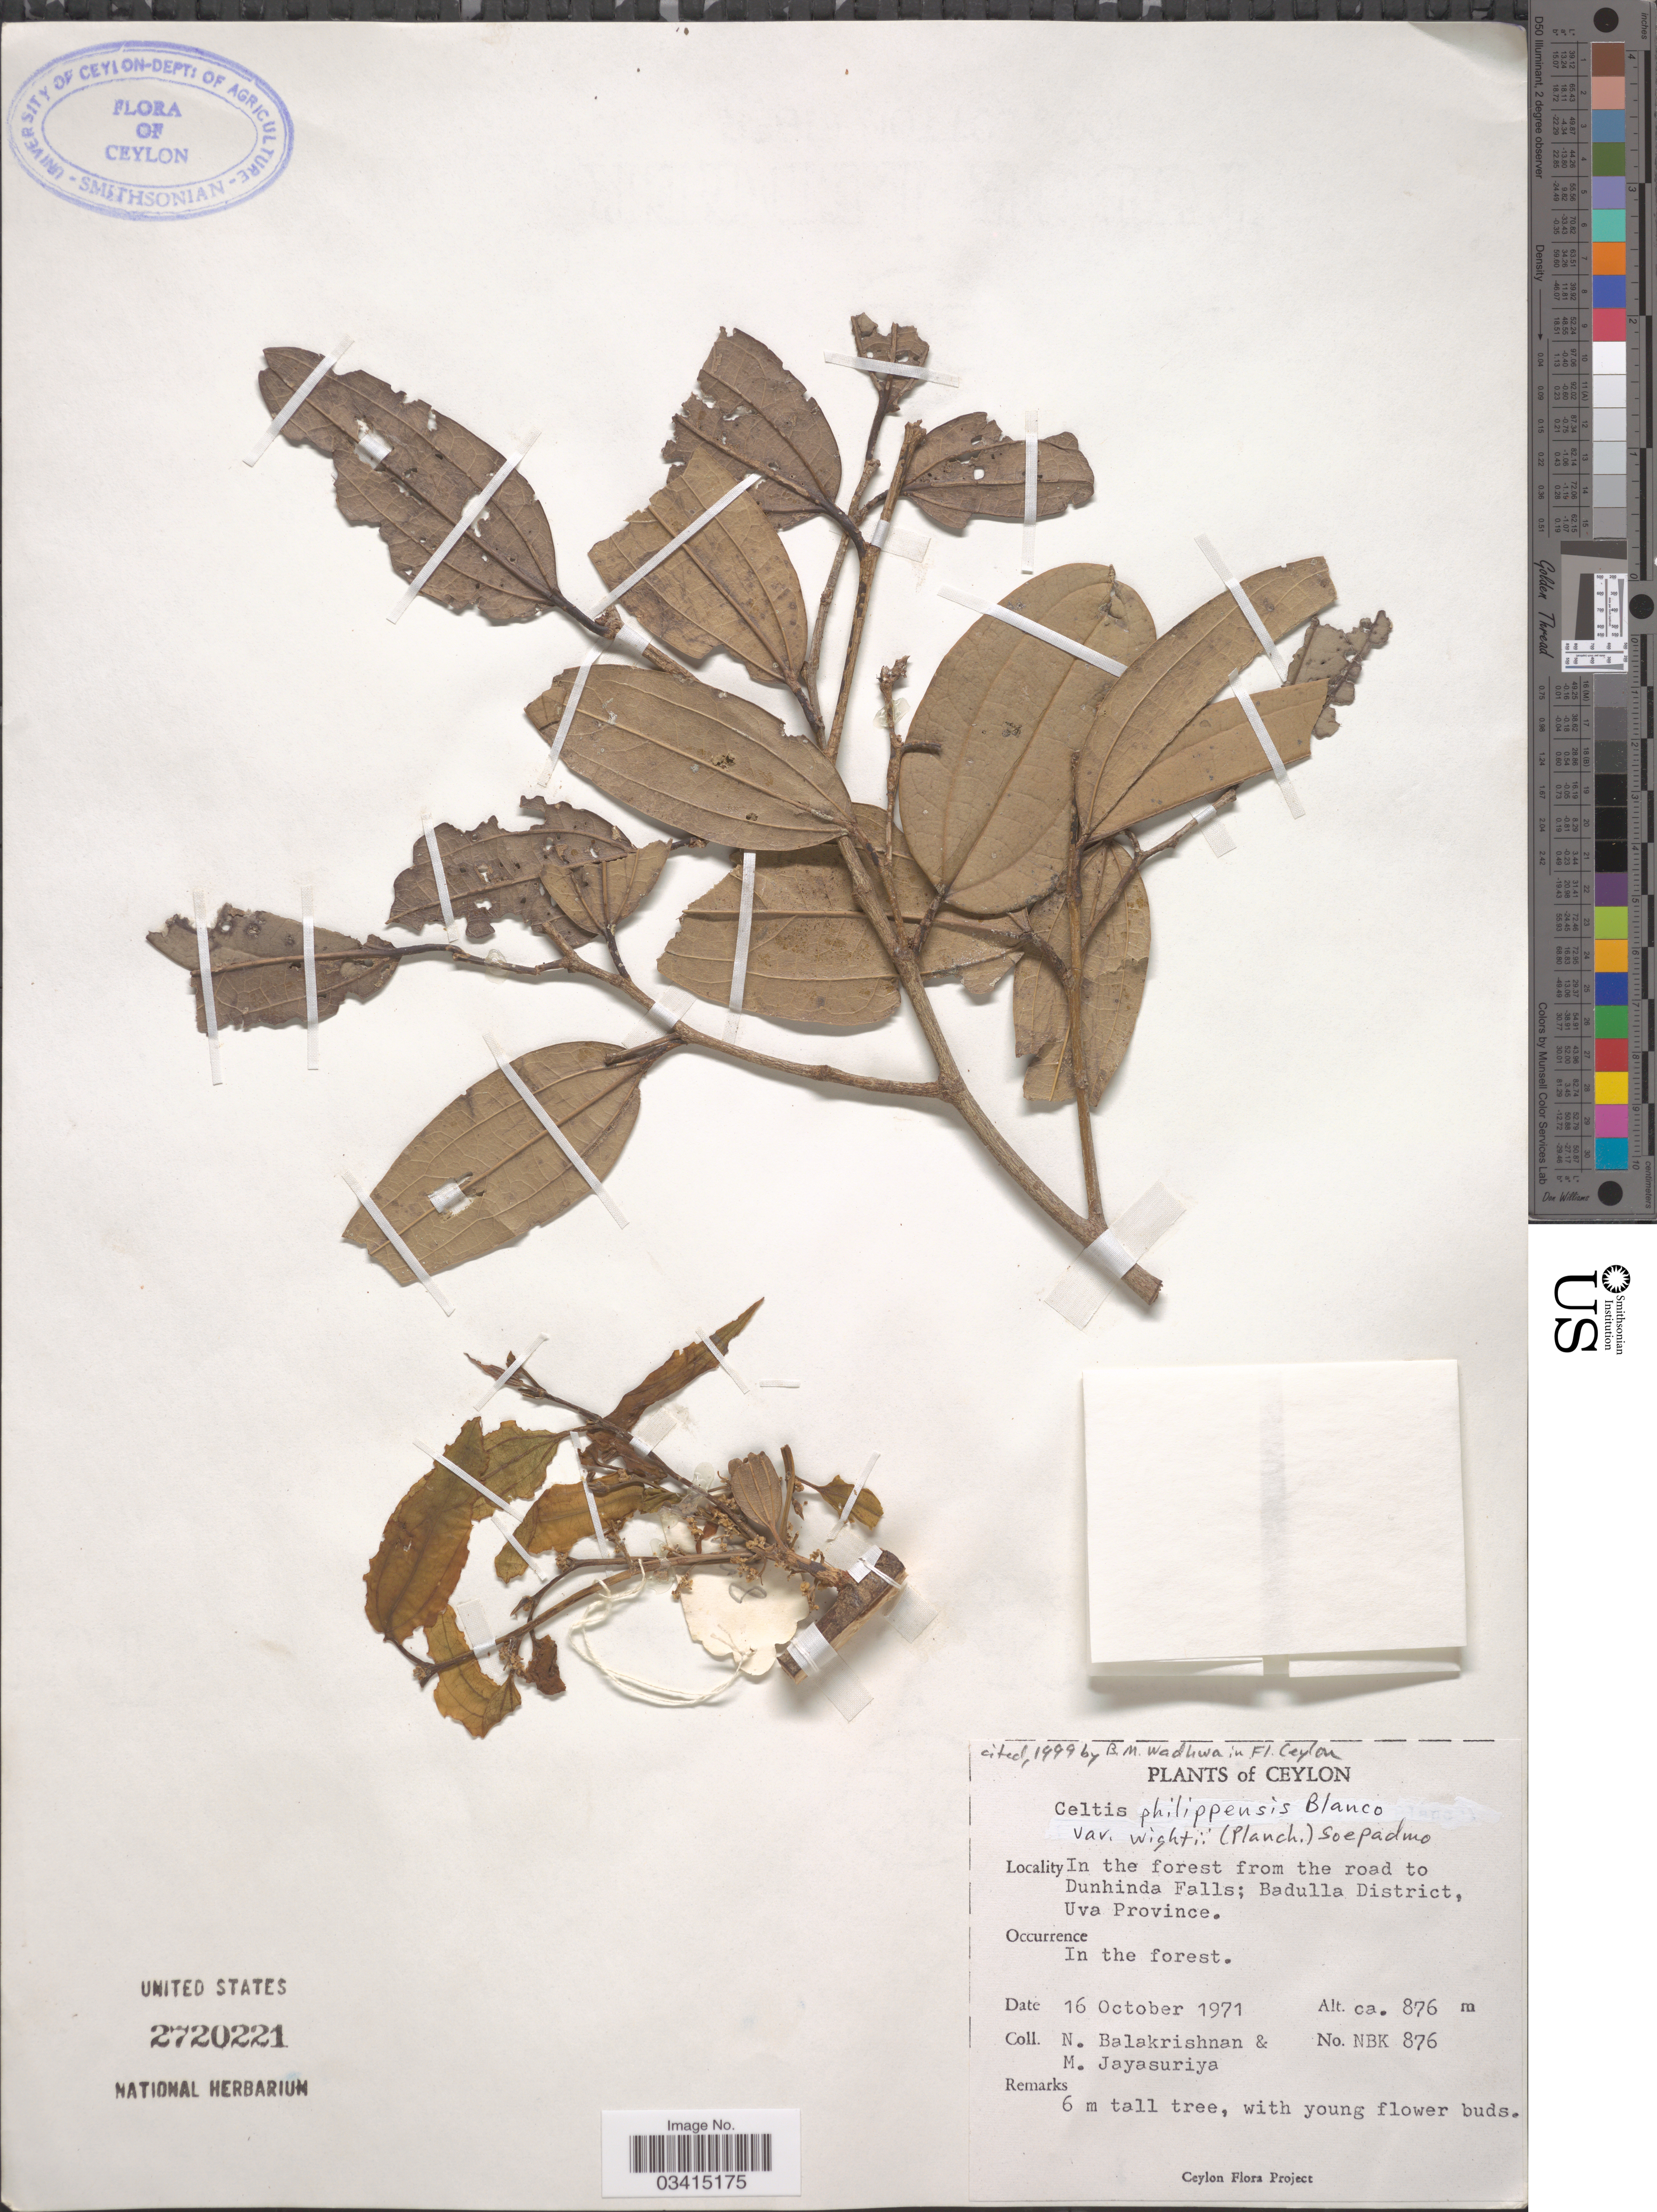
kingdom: Plantae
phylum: Tracheophyta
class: Magnoliopsida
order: Rosales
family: Cannabaceae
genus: Celtis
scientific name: Celtis philippensis var. wightii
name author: (Planch.) Soepadmo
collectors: N. Balakrishnan & M. Jayasuriya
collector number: NBK876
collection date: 1971-10-16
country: Sri Lanka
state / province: Uva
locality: Ceylon. In the forest from the road to Dunhinda Falls; Badulla District.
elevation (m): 876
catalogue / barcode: US 2720221